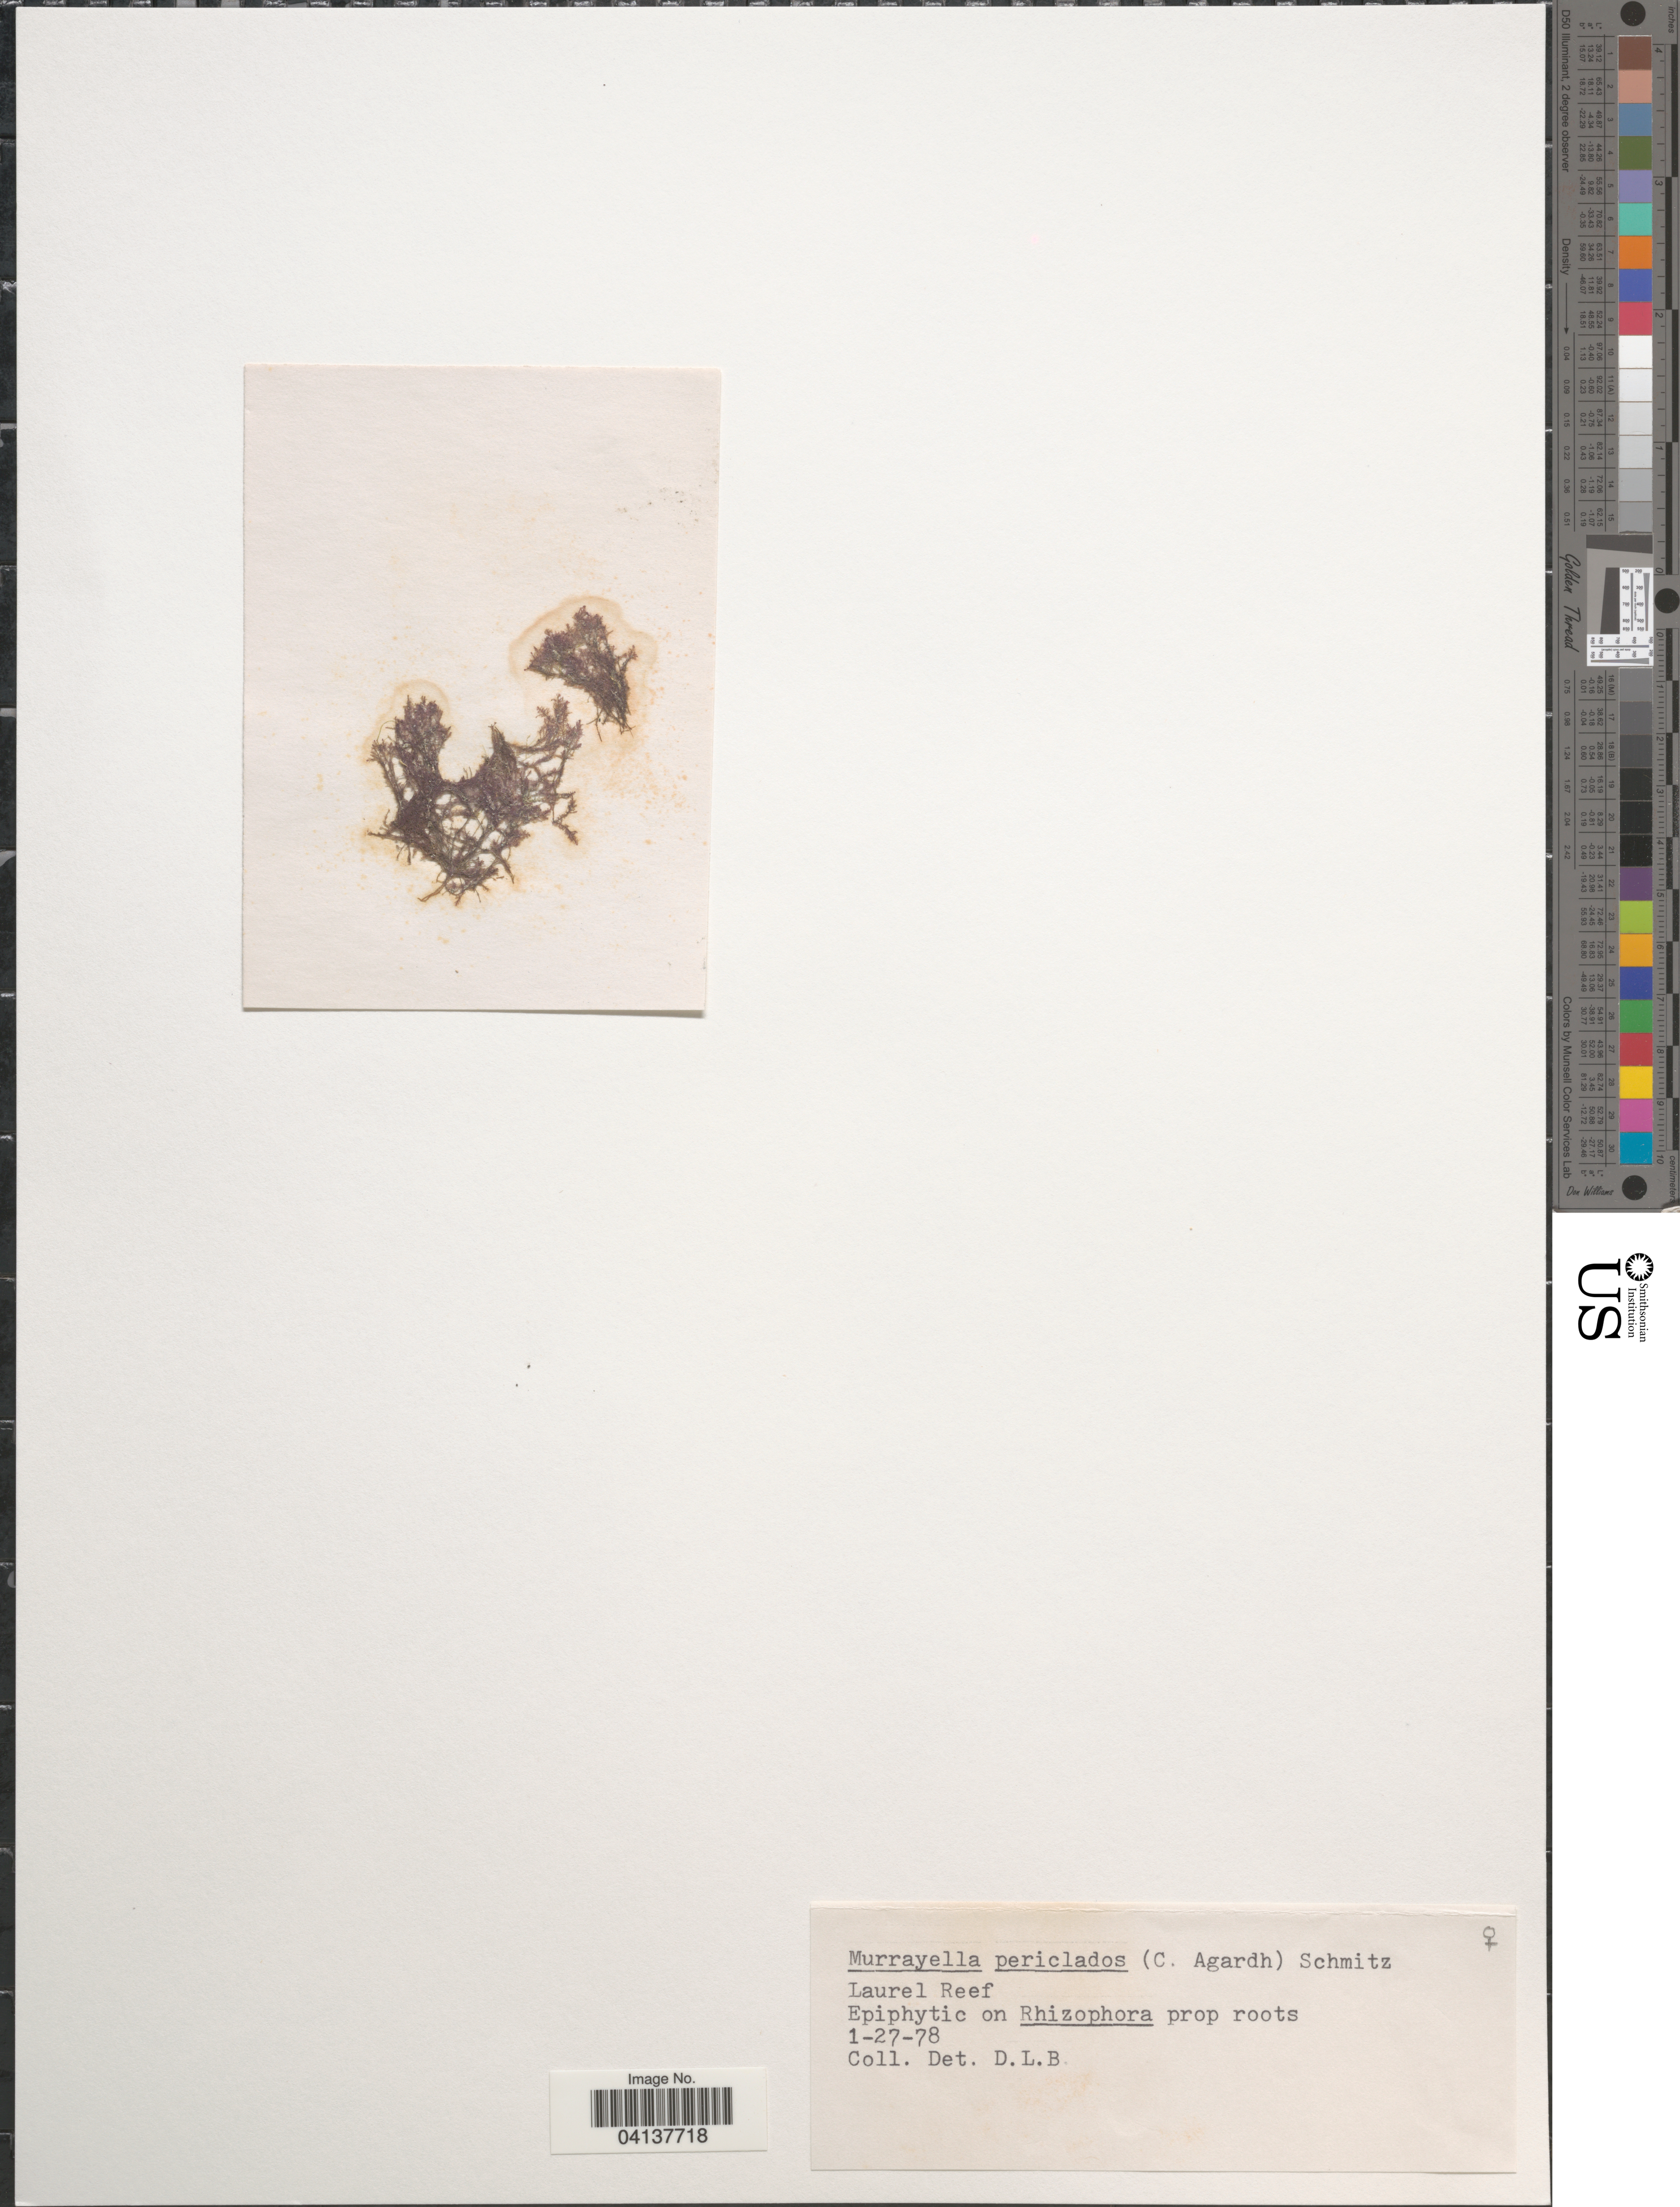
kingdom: Plantae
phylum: Rhodophyta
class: Florideophyceae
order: Ceramiales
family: Rhodomelaceae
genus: Murrayella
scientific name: Murrayella periclados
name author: (C. Agardh) F. Schmitz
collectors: D. L. B.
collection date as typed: Transcribed d/m/y: 27/1/78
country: Australia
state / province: Queensland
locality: Laurel Reef.